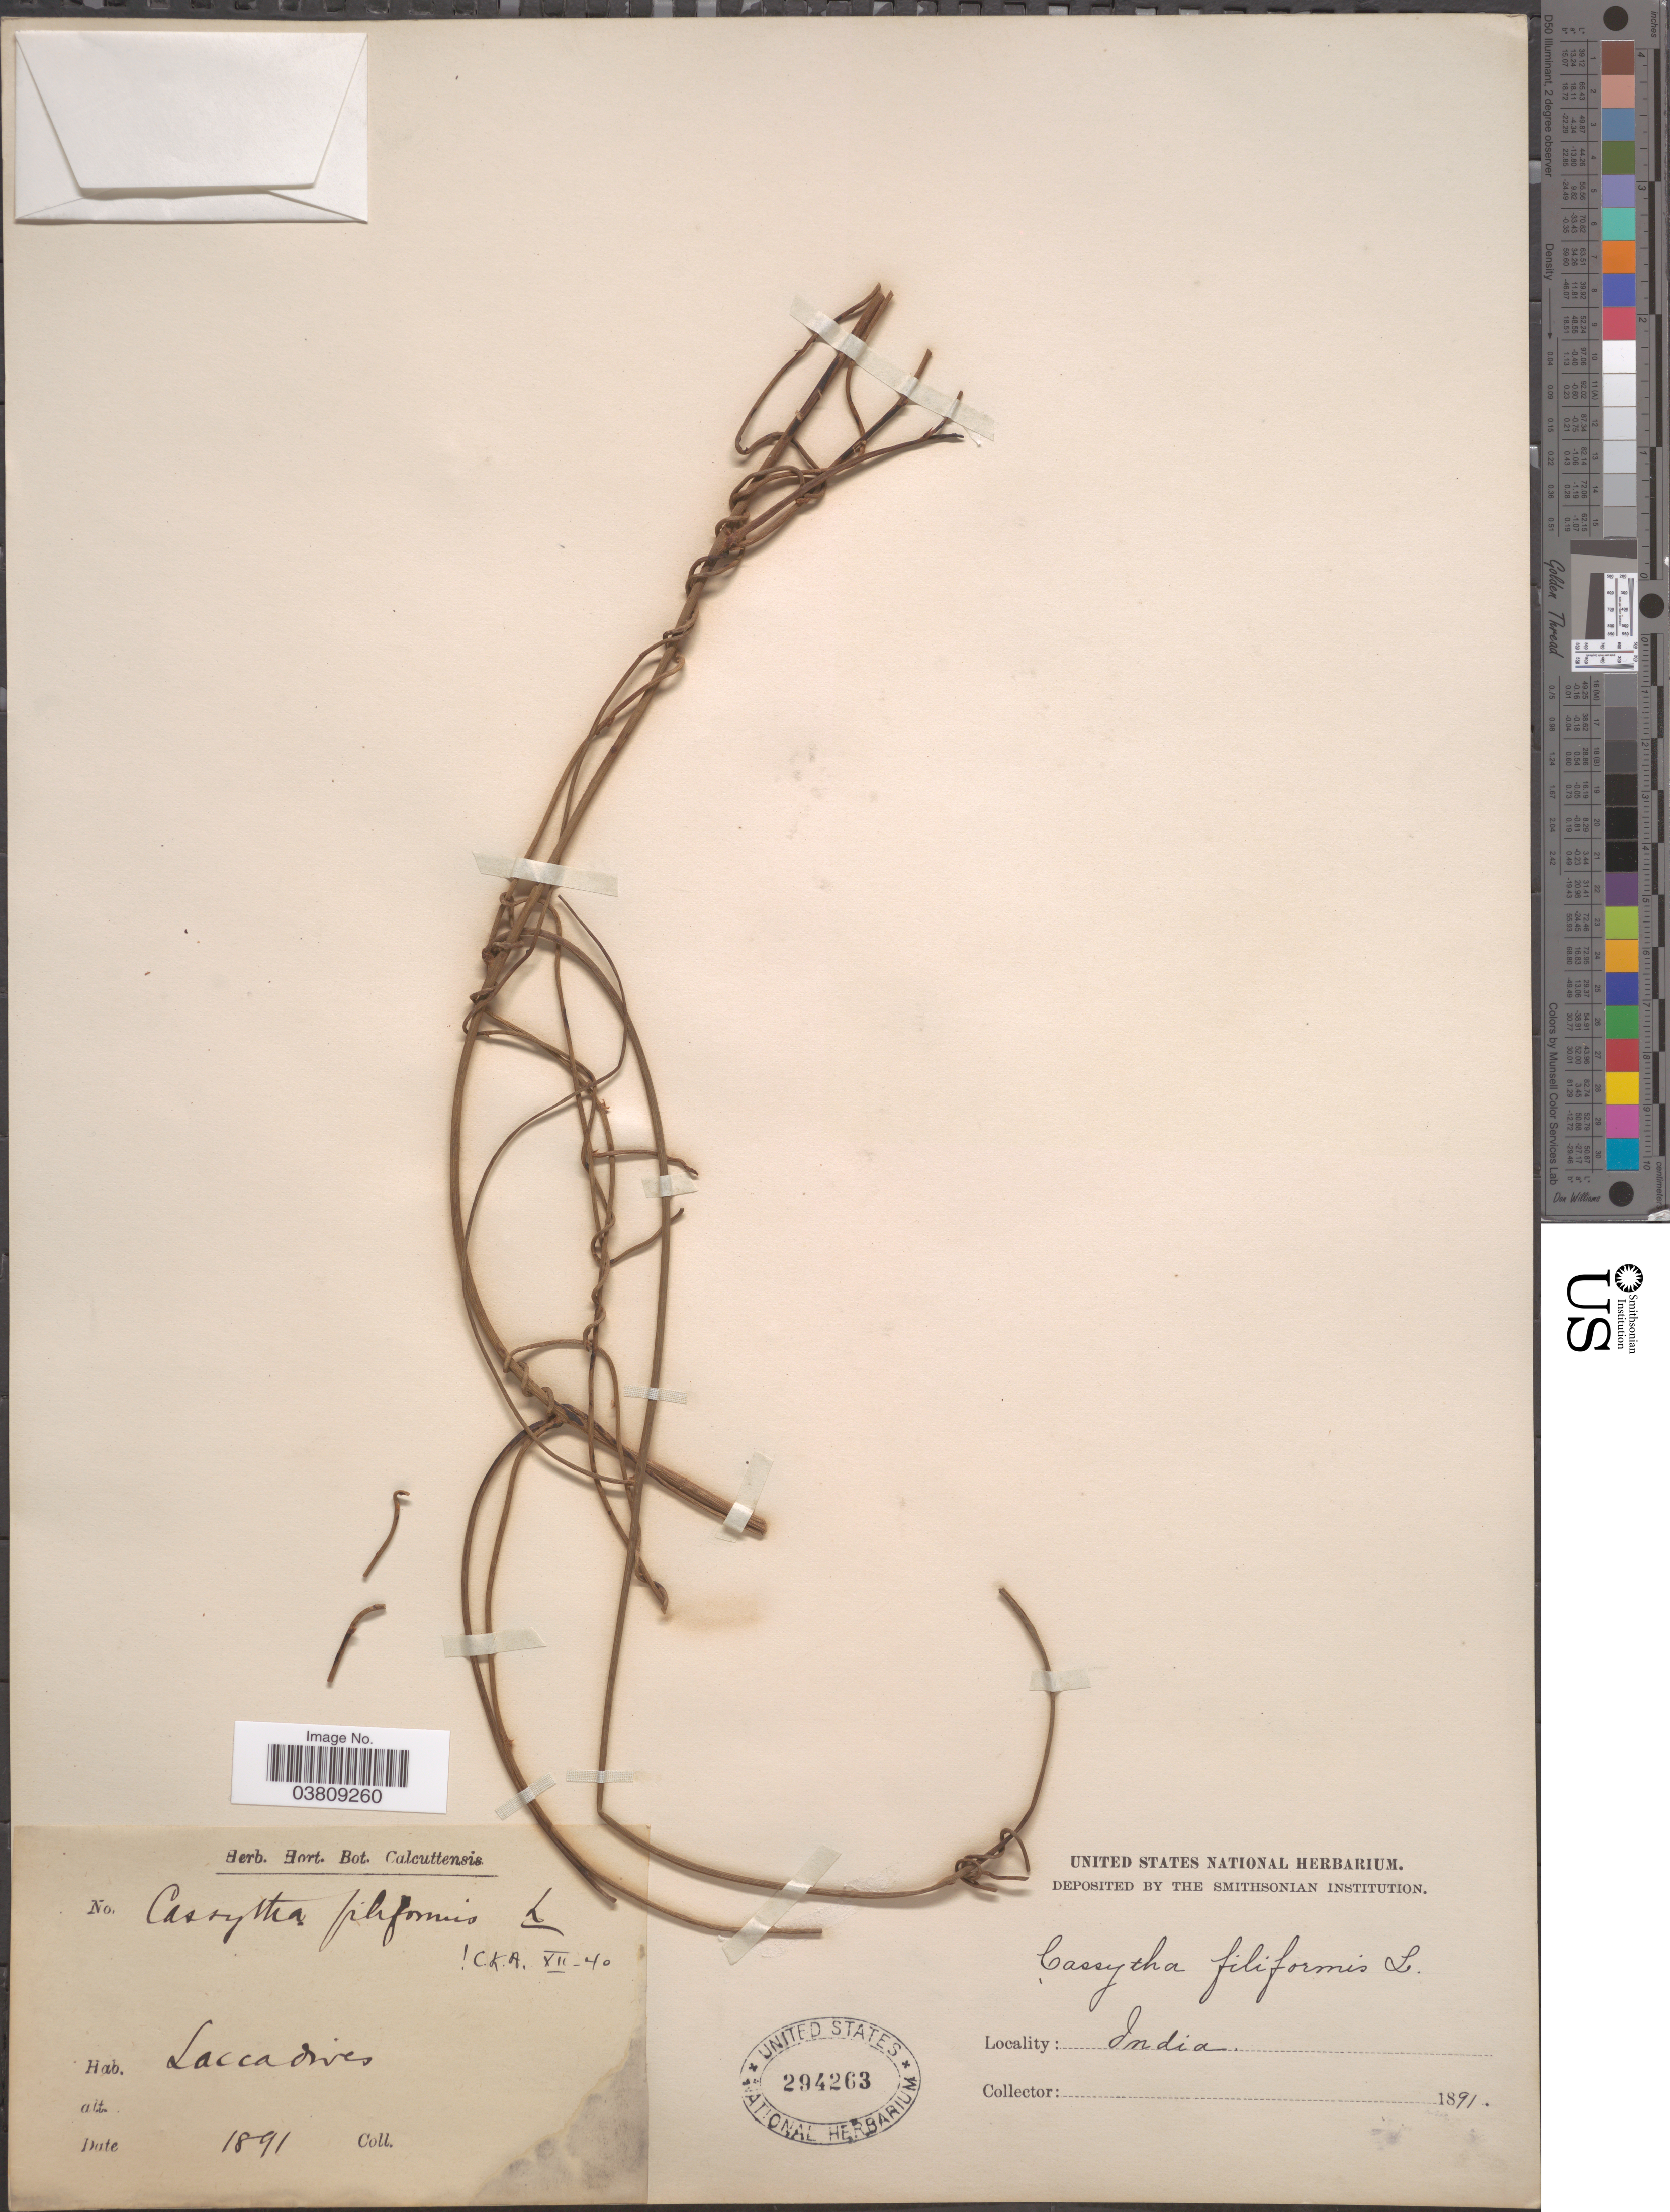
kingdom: Plantae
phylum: Tracheophyta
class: Magnoliopsida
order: Laurales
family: Lauraceae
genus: Cassytha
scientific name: Cassytha filiformis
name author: L.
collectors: ex. herb. Bot. Calcuttensis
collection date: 1891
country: India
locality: Laccadives.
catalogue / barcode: US 294263